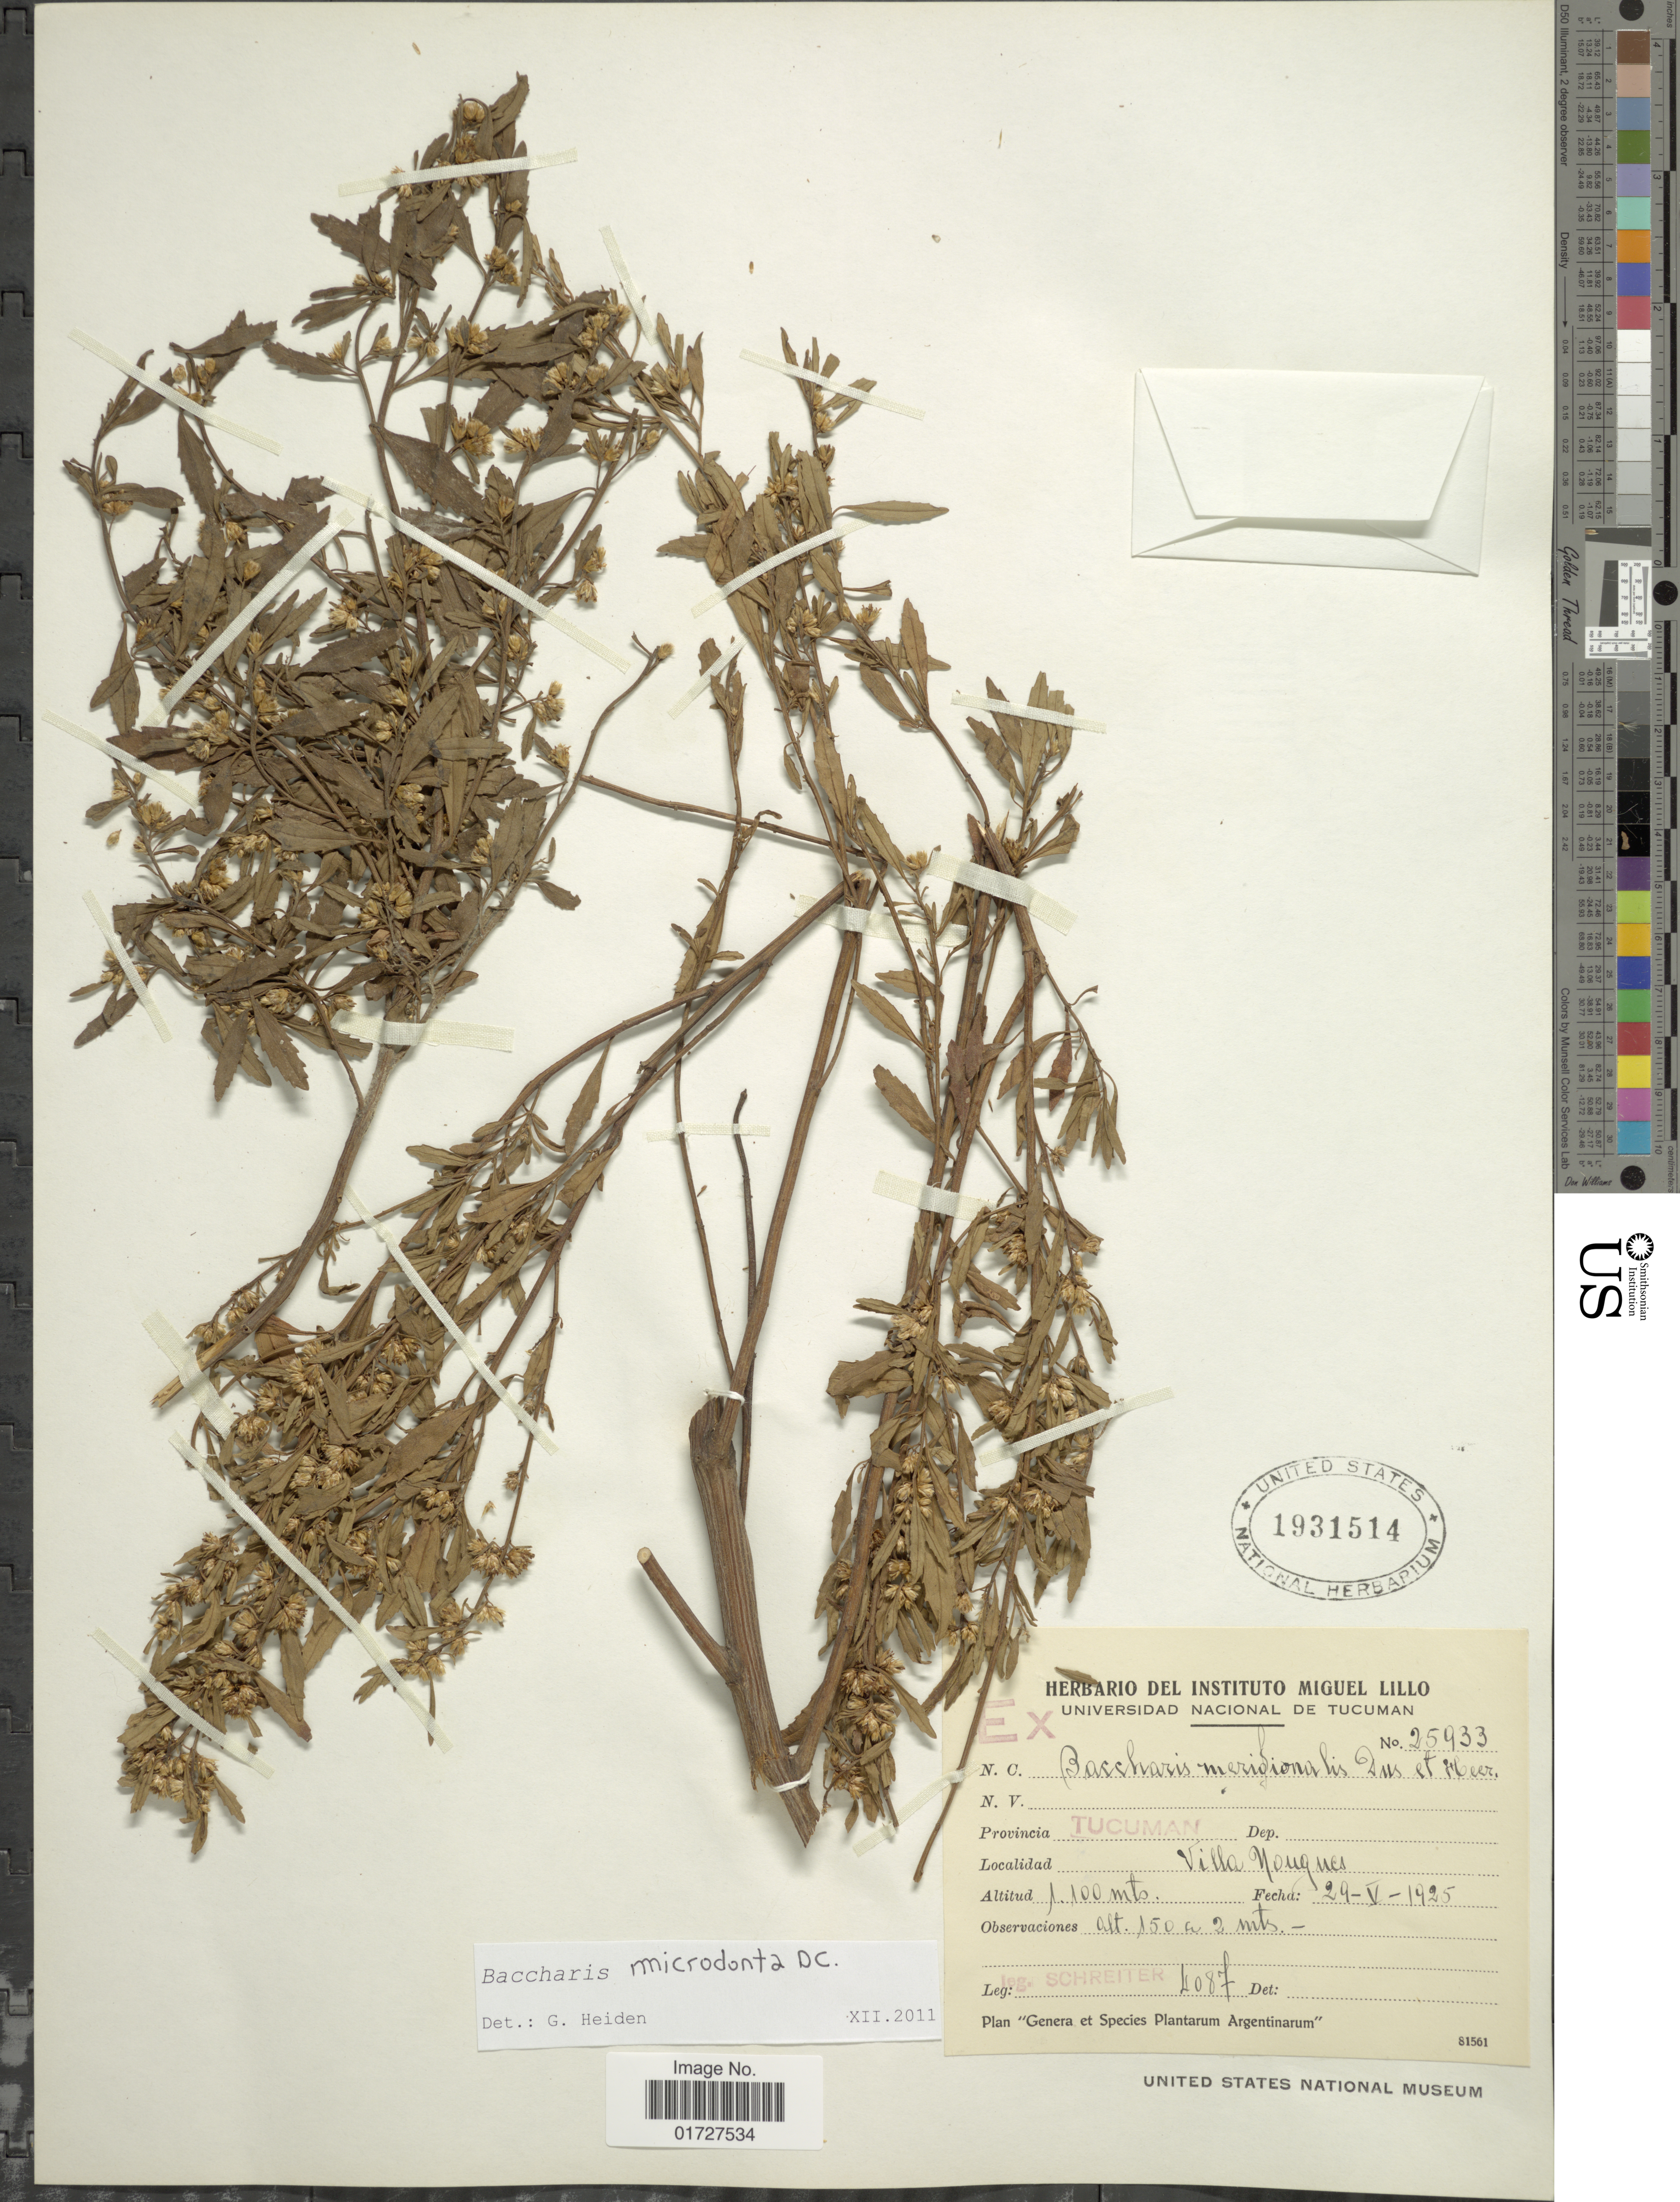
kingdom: Plantae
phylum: Tracheophyta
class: Magnoliopsida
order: Asterales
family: Asteraceae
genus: Baccharis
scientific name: Baccharis microdonta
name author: DC.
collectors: -. Schreiter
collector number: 4087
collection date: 1925-05-29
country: Argentina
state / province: Tucuman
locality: Villa Nougues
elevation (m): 1100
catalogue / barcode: US 1931514